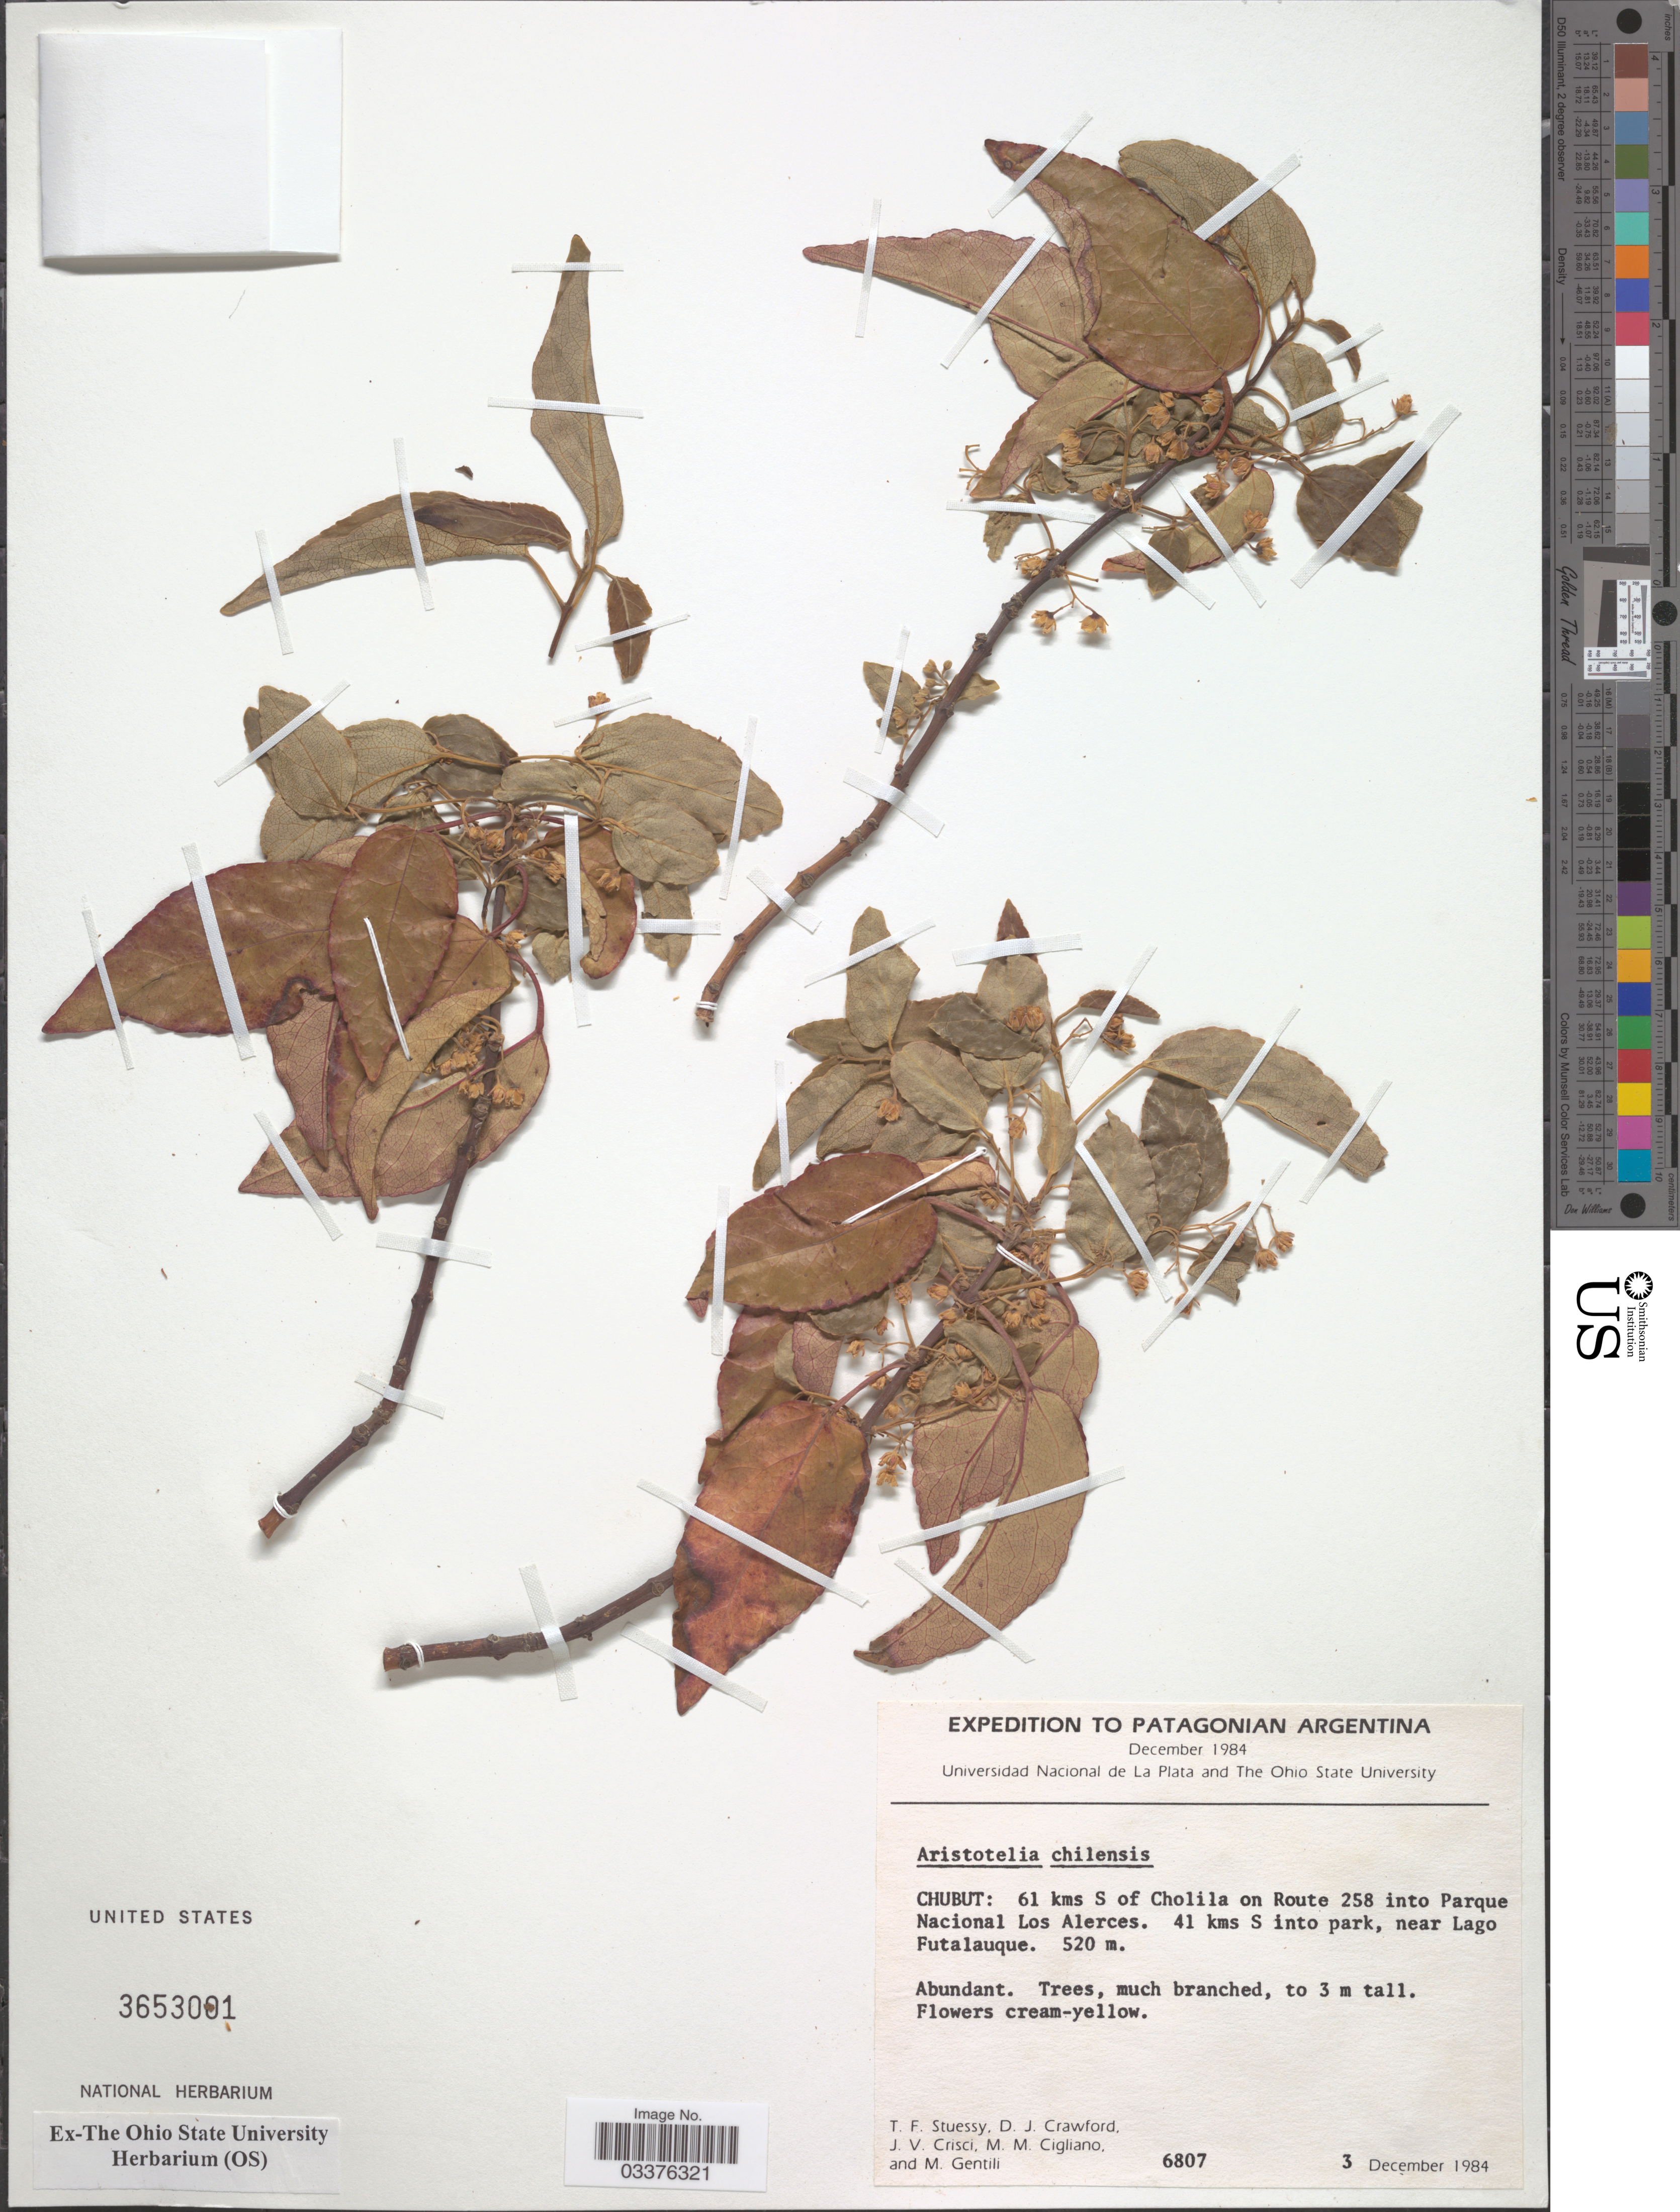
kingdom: Plantae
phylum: Tracheophyta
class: Magnoliopsida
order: Oxalidales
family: Elaeocarpaceae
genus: Aristotelia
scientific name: Aristotelia sp.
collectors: T. Stuessy, D. Crawford, J. Crisci, M. Cigliano & M. Gentili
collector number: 6807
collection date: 1984-12-03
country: Argentina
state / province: Chubut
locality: Patagonian Argentina. 61 kms S of Cholila on Route 258 into Parque Nacional Los Alerces. 41 kms S into park, near Lago Futalauque.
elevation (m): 520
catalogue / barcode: US 3653001